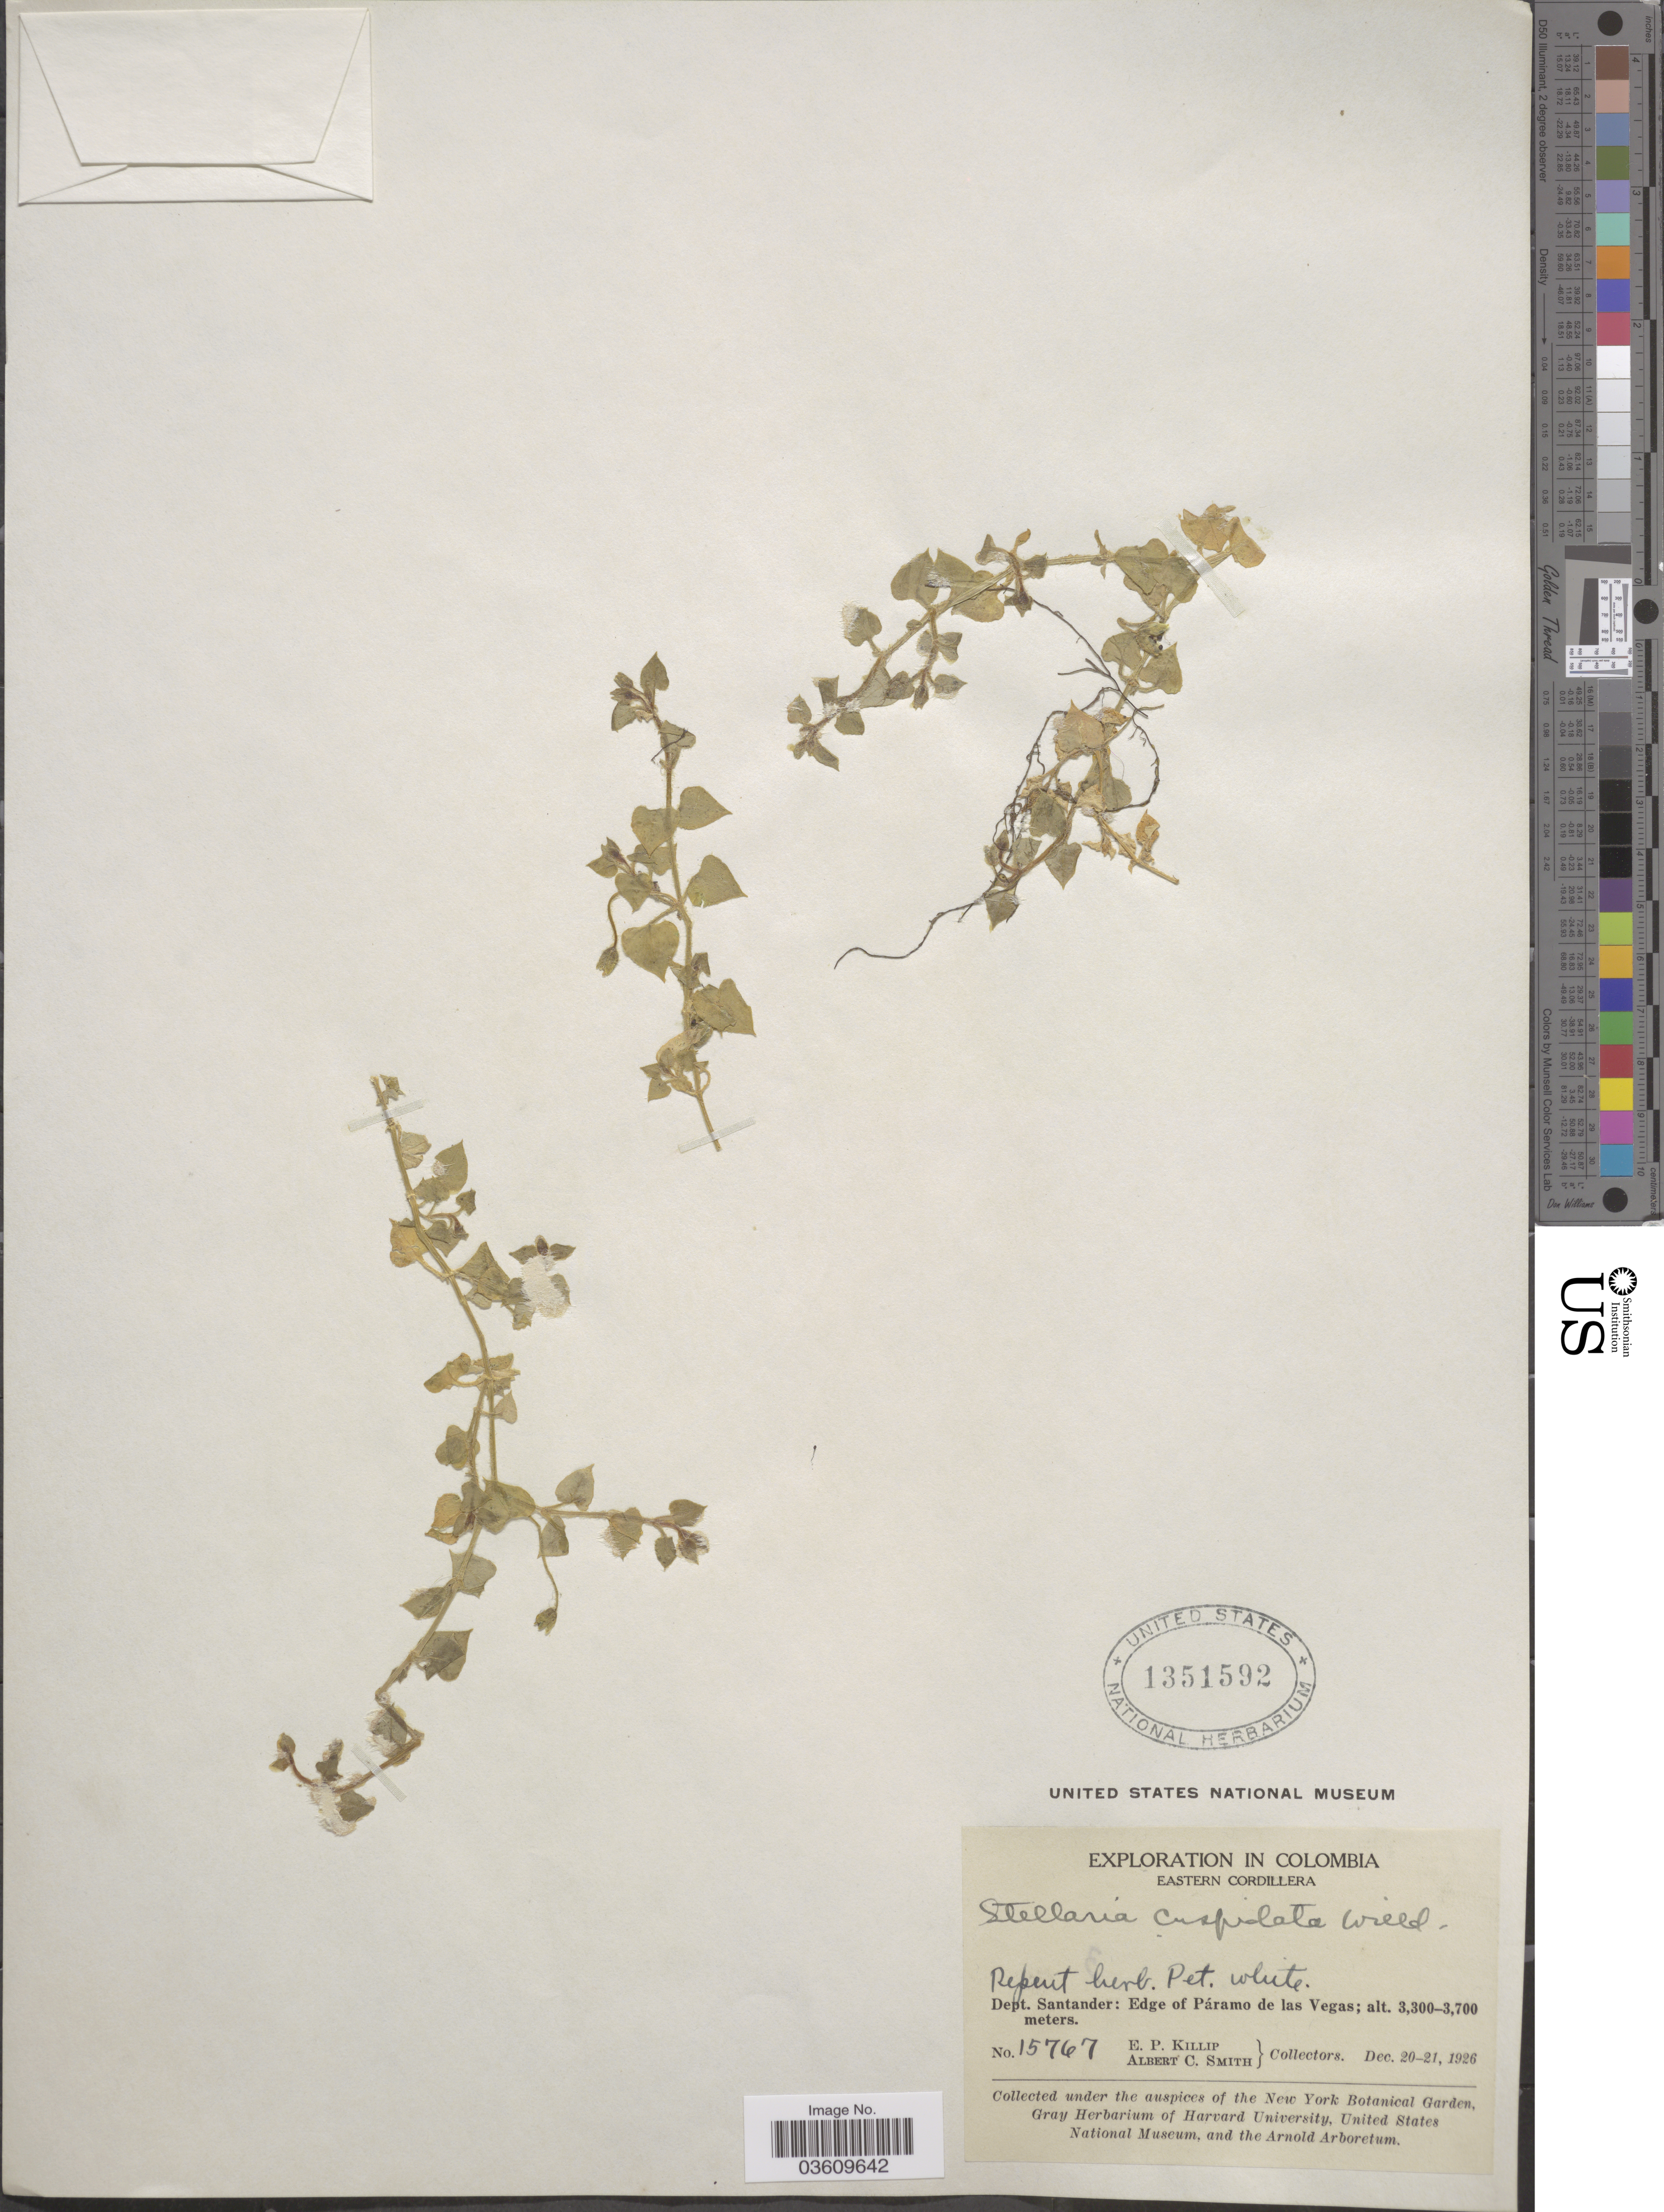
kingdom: Plantae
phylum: Tracheophyta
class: Magnoliopsida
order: Caryophyllales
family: Caryophyllaceae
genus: Stellaria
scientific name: Stellaria cuspidata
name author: Willd. ex Schltdl.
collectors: E. P. Killip & A. C. Smith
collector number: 15767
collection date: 1926-12-20/1926-12-21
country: Colombia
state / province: Santander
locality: Eastern Cordillera. Dept. Santander: Edge of Páramo de las Vegas.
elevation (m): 3300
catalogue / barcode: US 1351592